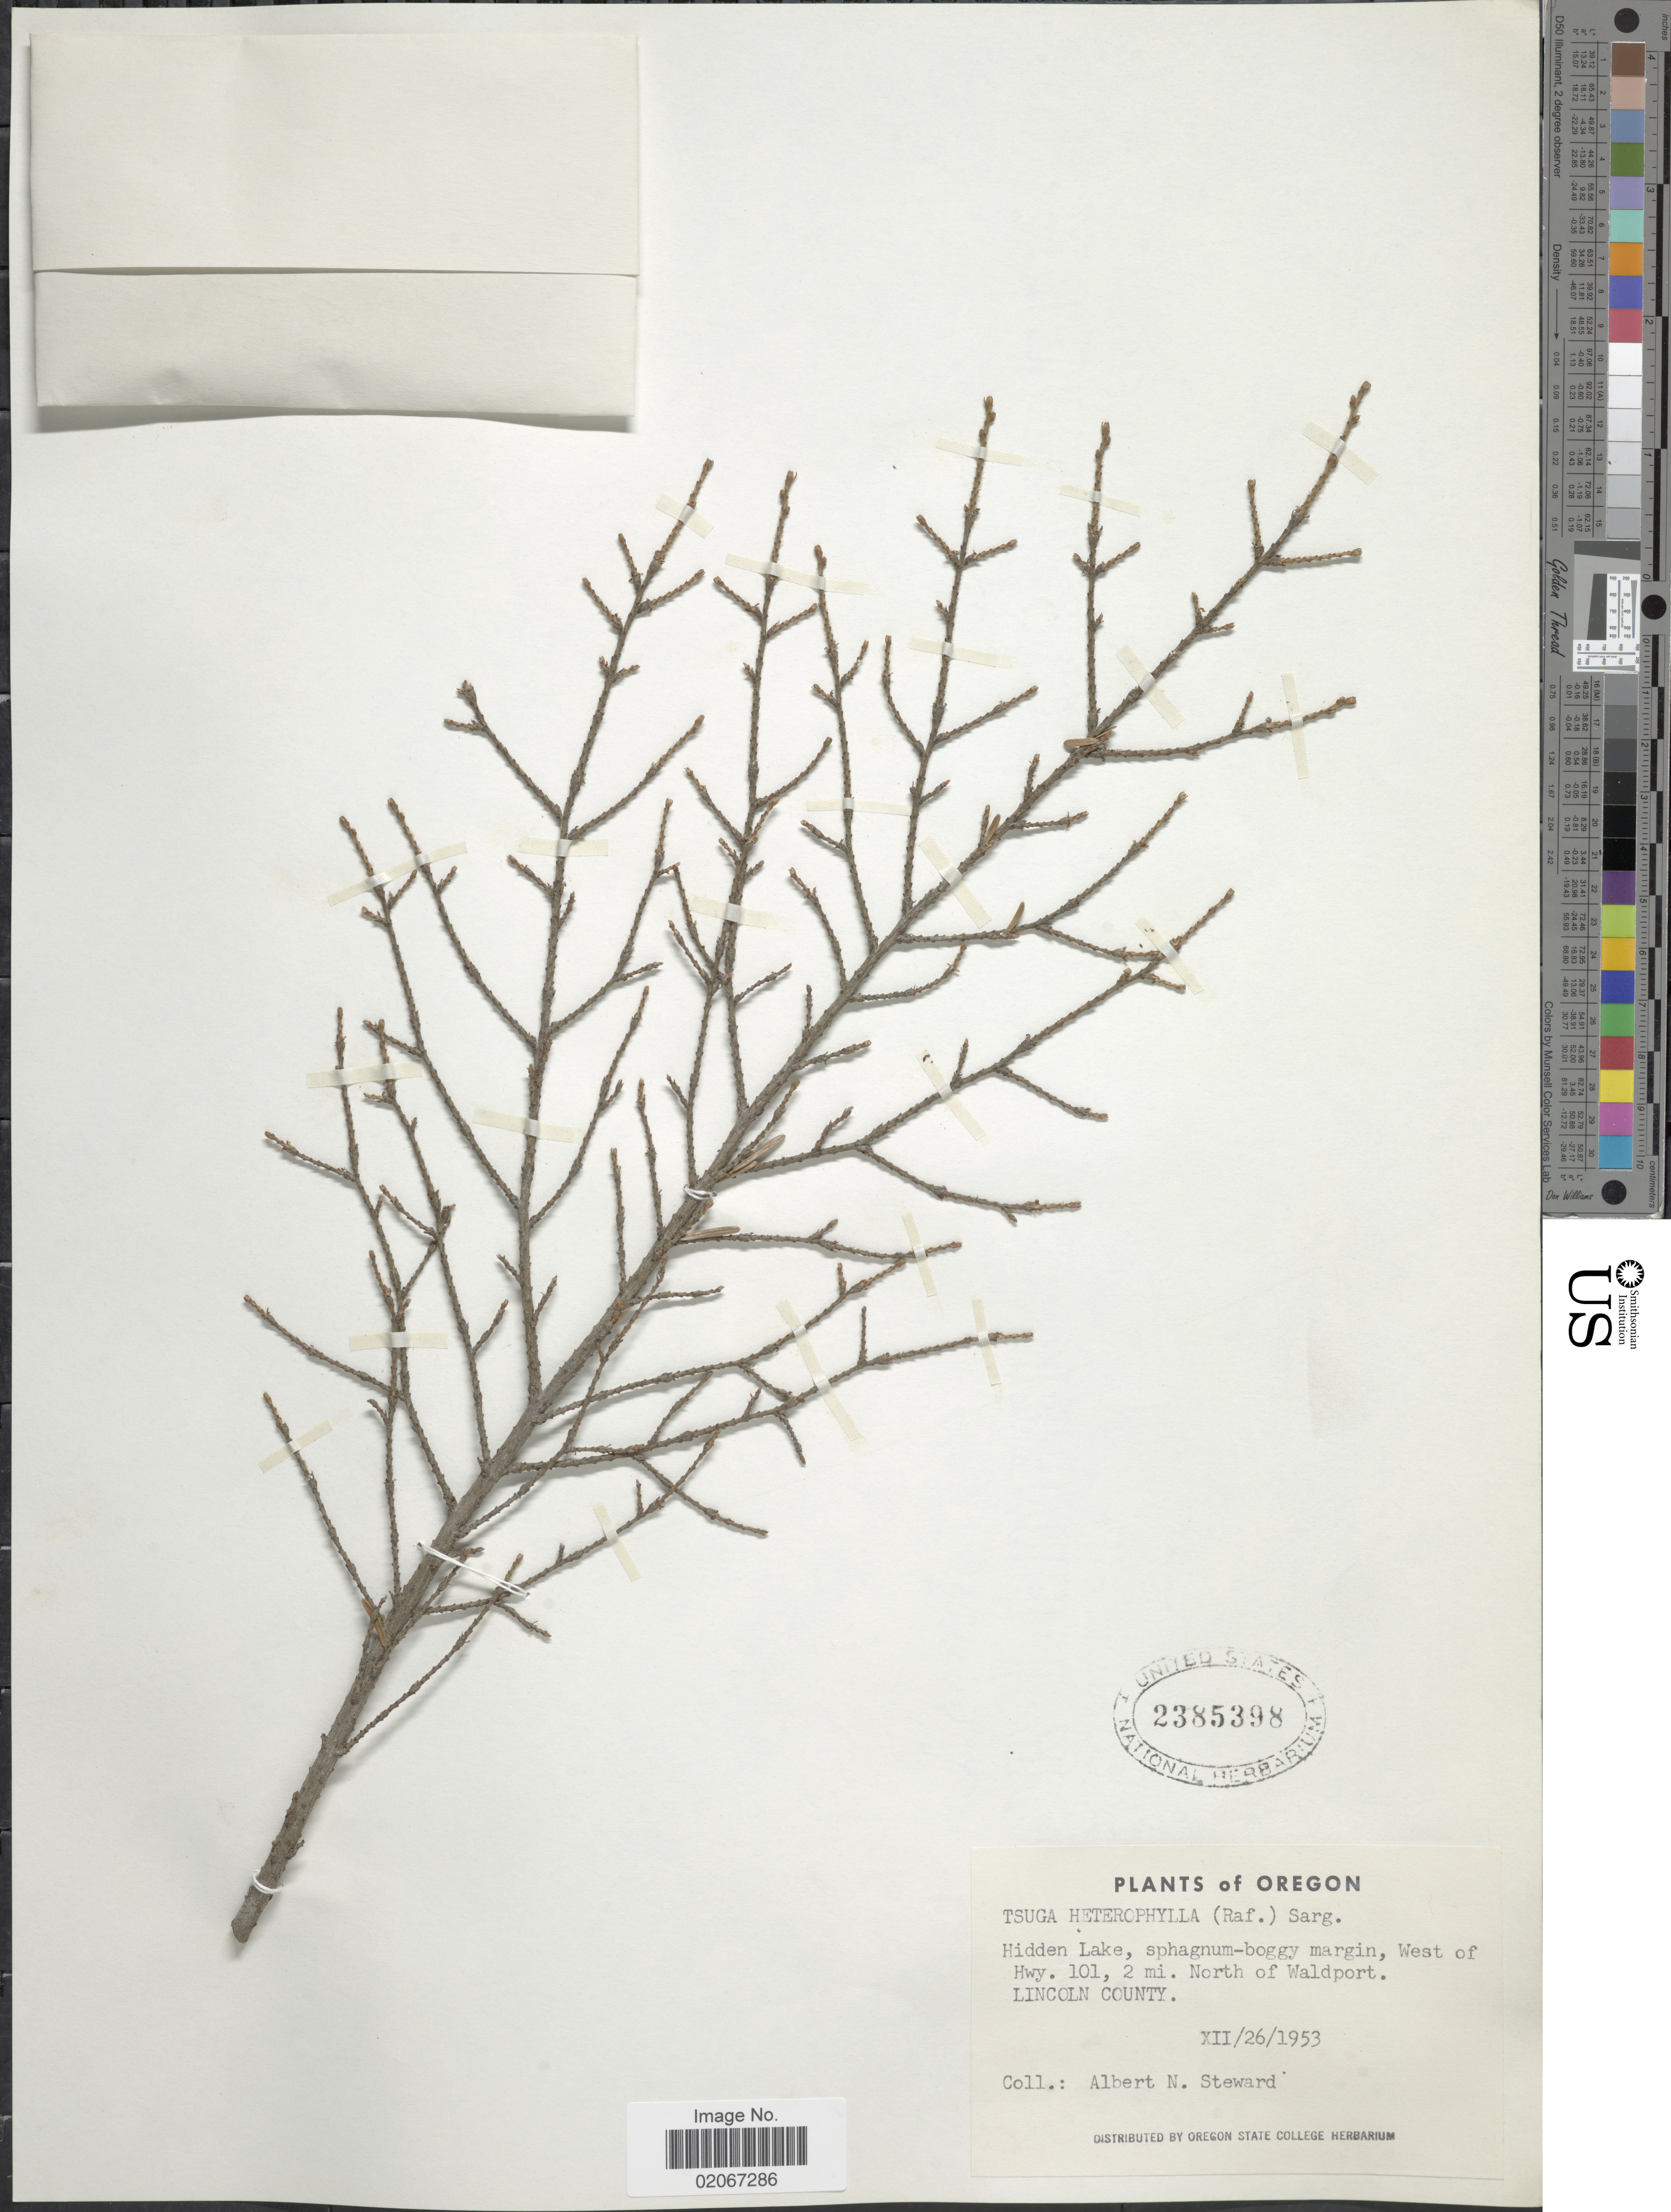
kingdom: Plantae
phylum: Tracheophyta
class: Pinopsida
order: Pinales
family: Pinaceae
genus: Tsuga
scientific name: Tsuga heterophylla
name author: (Raf.) Sarg.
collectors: A. N. Steward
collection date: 1953-12-26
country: United States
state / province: Oregon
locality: Hidden Lake, sphagnum-boggy margin, West of Hwy. 101, 2 mi. North of Waldport. Lincoln County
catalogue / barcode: US 2385398